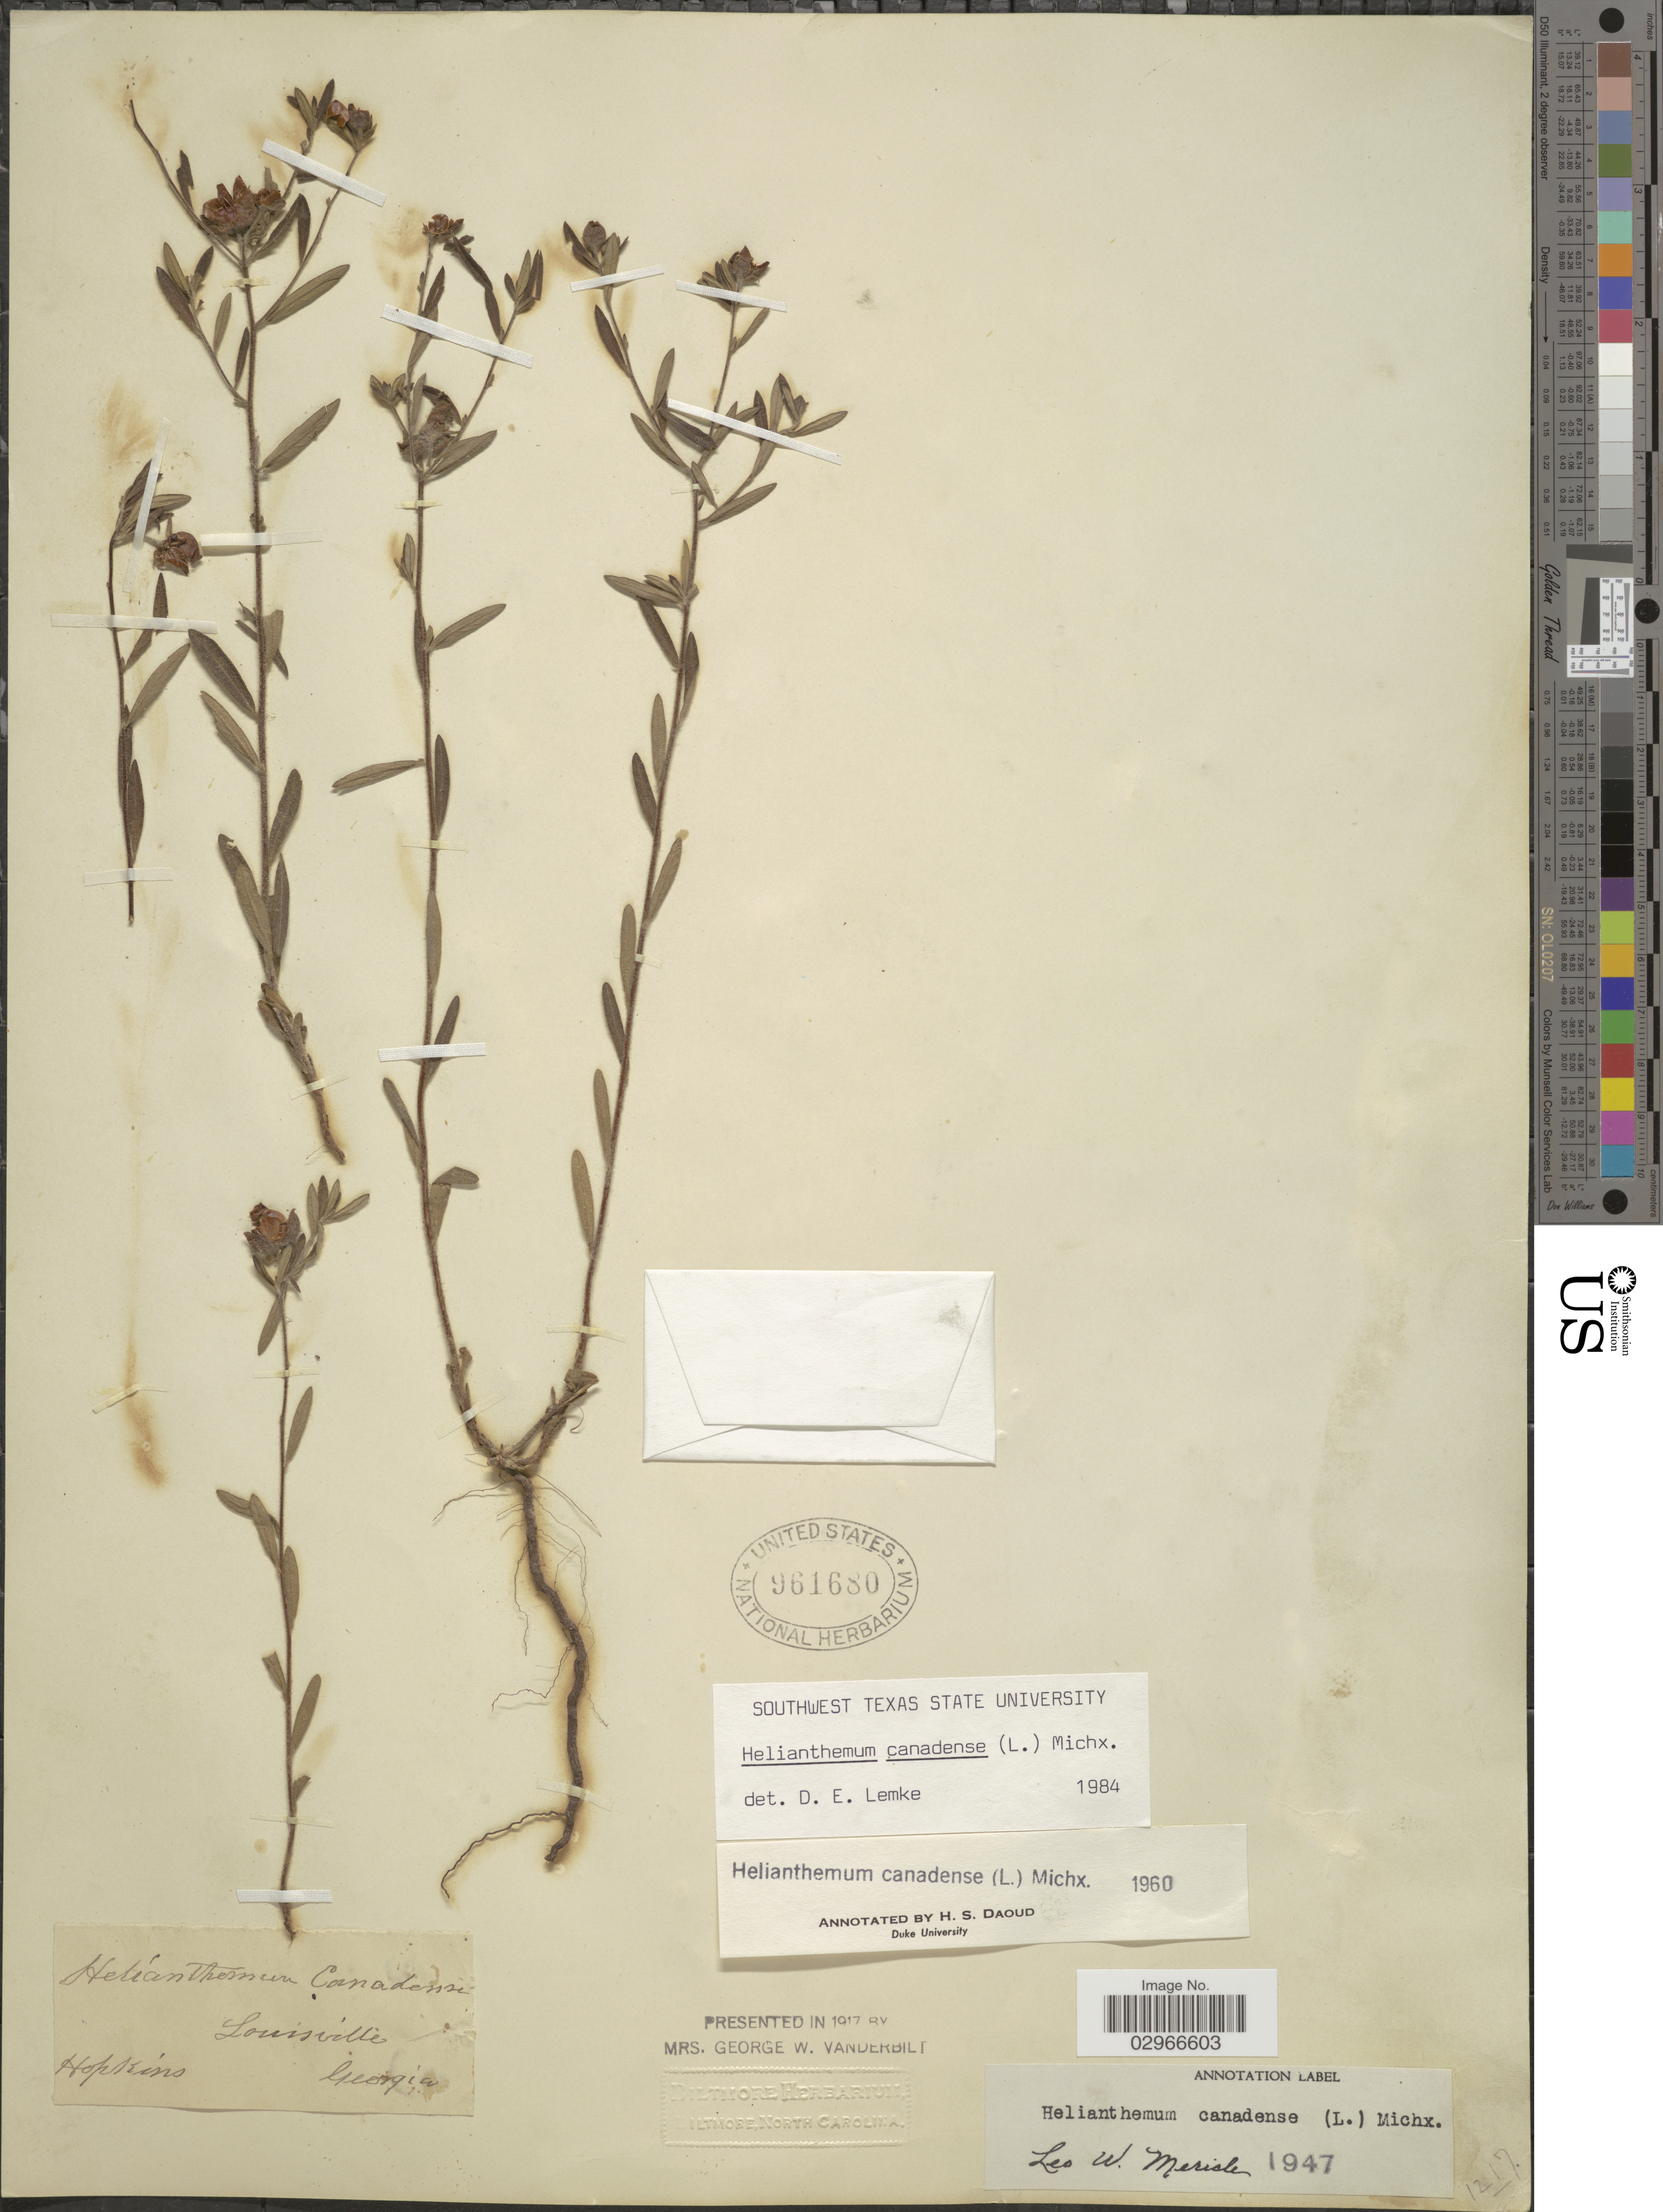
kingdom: Plantae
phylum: Tracheophyta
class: Magnoliopsida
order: Malvales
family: Cistaceae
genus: Helianthemum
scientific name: Helianthemum canadense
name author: (L.) Michx.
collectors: -- Hopkins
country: United States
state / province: Georgia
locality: Louisville.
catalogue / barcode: US 961680